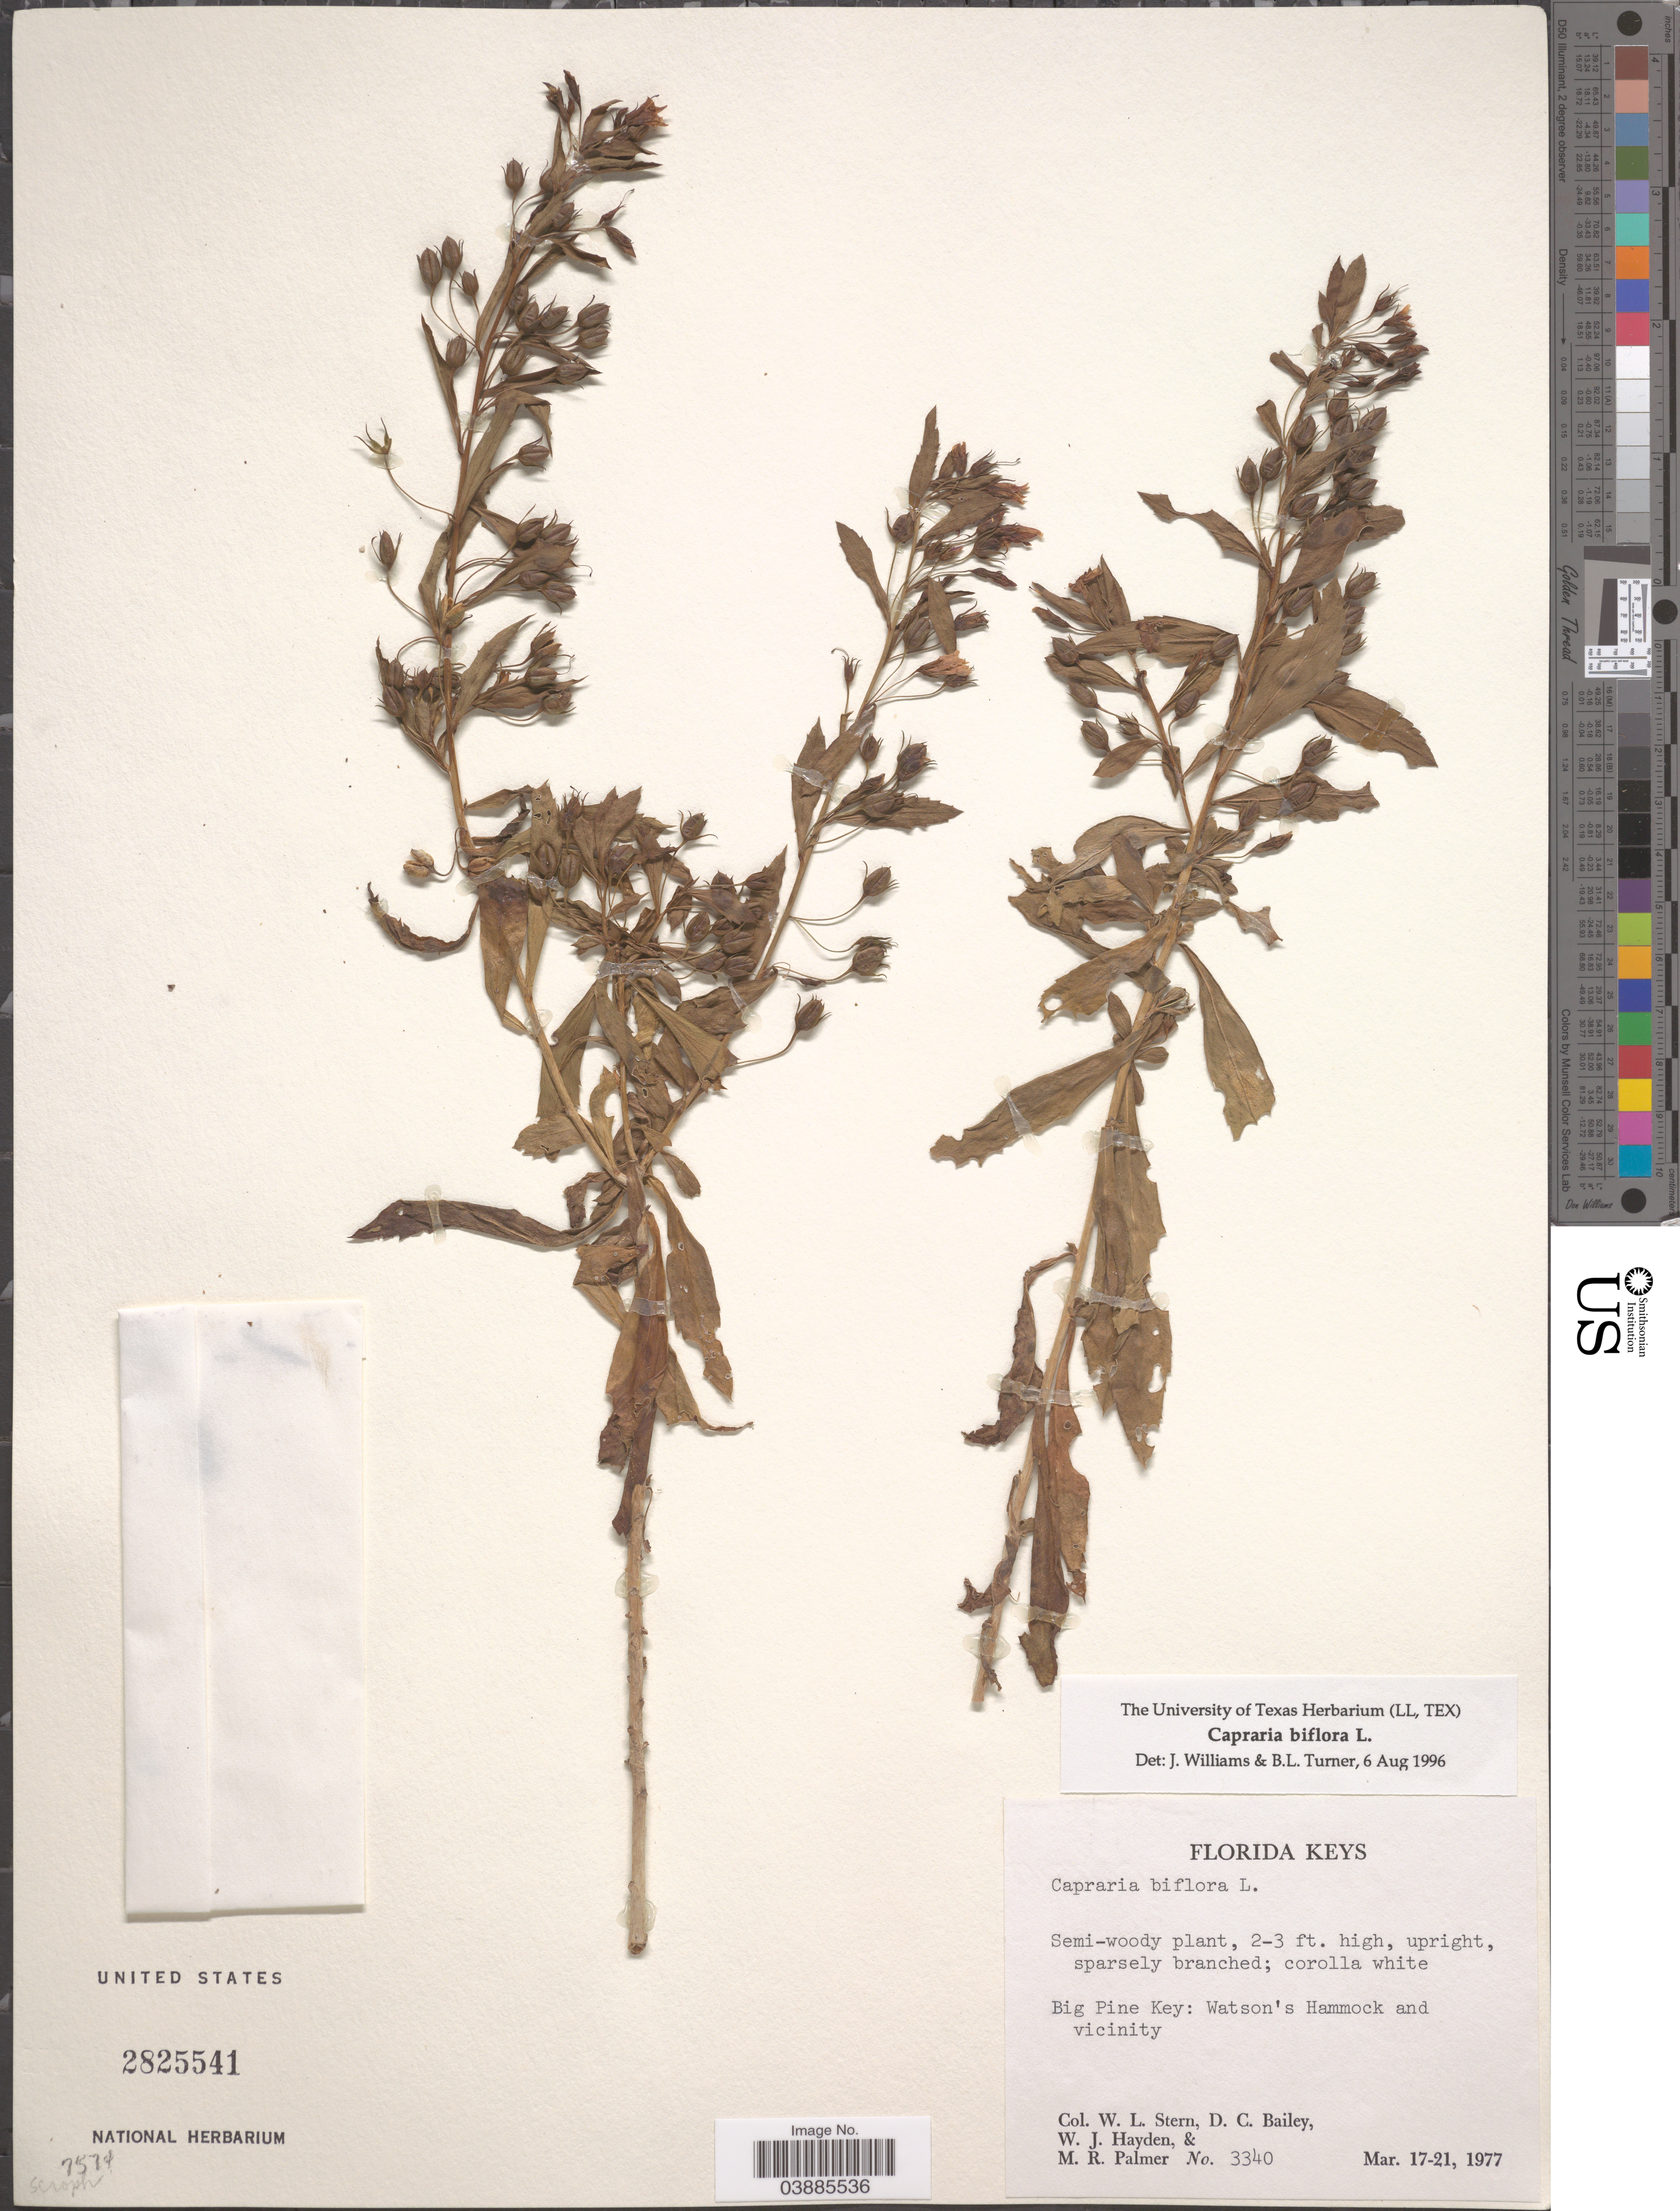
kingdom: Plantae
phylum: Tracheophyta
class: Magnoliopsida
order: Lamiales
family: Scrophulariaceae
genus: Capraria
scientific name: Capraria biflora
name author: L.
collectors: W. L. Stern, D. C. Bailey, W. Hayden & M. R. Palmer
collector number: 3340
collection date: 1977-03-17/1977-03-21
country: United States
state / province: Florida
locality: Big Pine Key: Watson's Hammock and vicinity.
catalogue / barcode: US 2825541